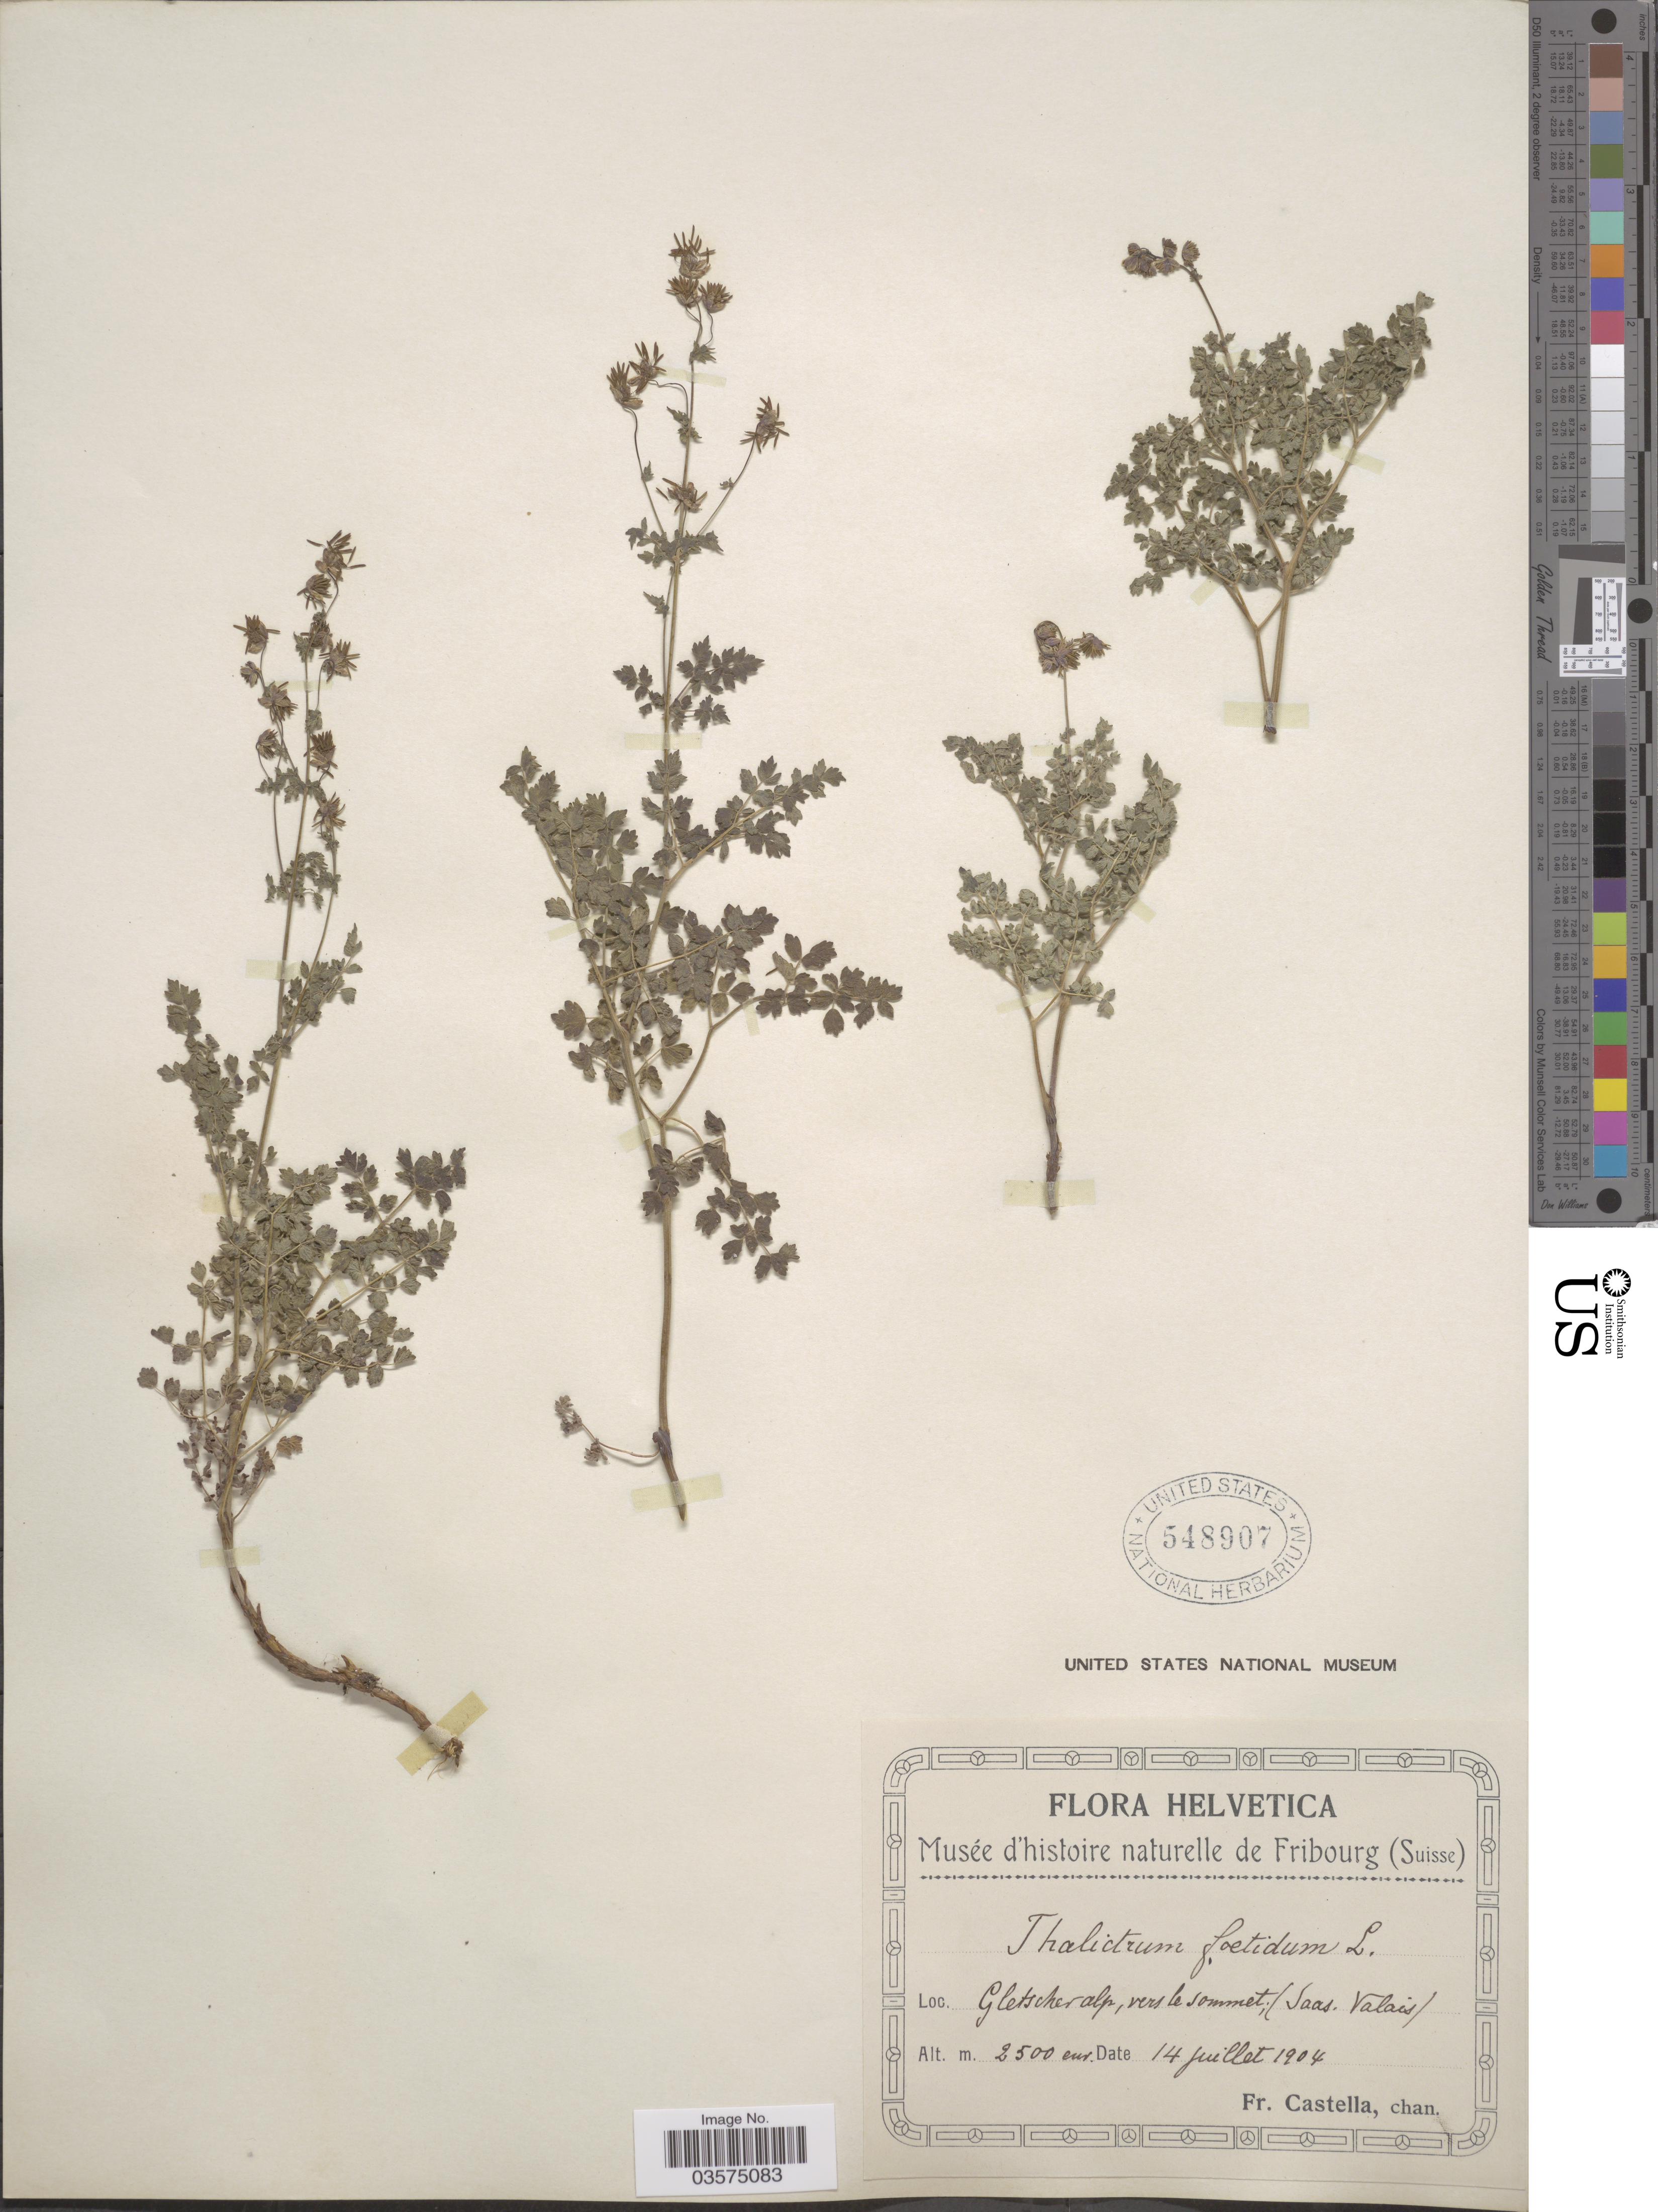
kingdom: Plantae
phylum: Tracheophyta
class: Magnoliopsida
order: Ranunculales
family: Ranunculaceae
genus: Thalictrum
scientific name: Thalictrum foetidum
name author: L.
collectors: Fr. Castella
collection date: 1904-07-14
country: Switzerland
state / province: Valais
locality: Helvetica. Gletscher alp, vers le sommet; (Saas. Valais).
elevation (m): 2500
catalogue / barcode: US 548907